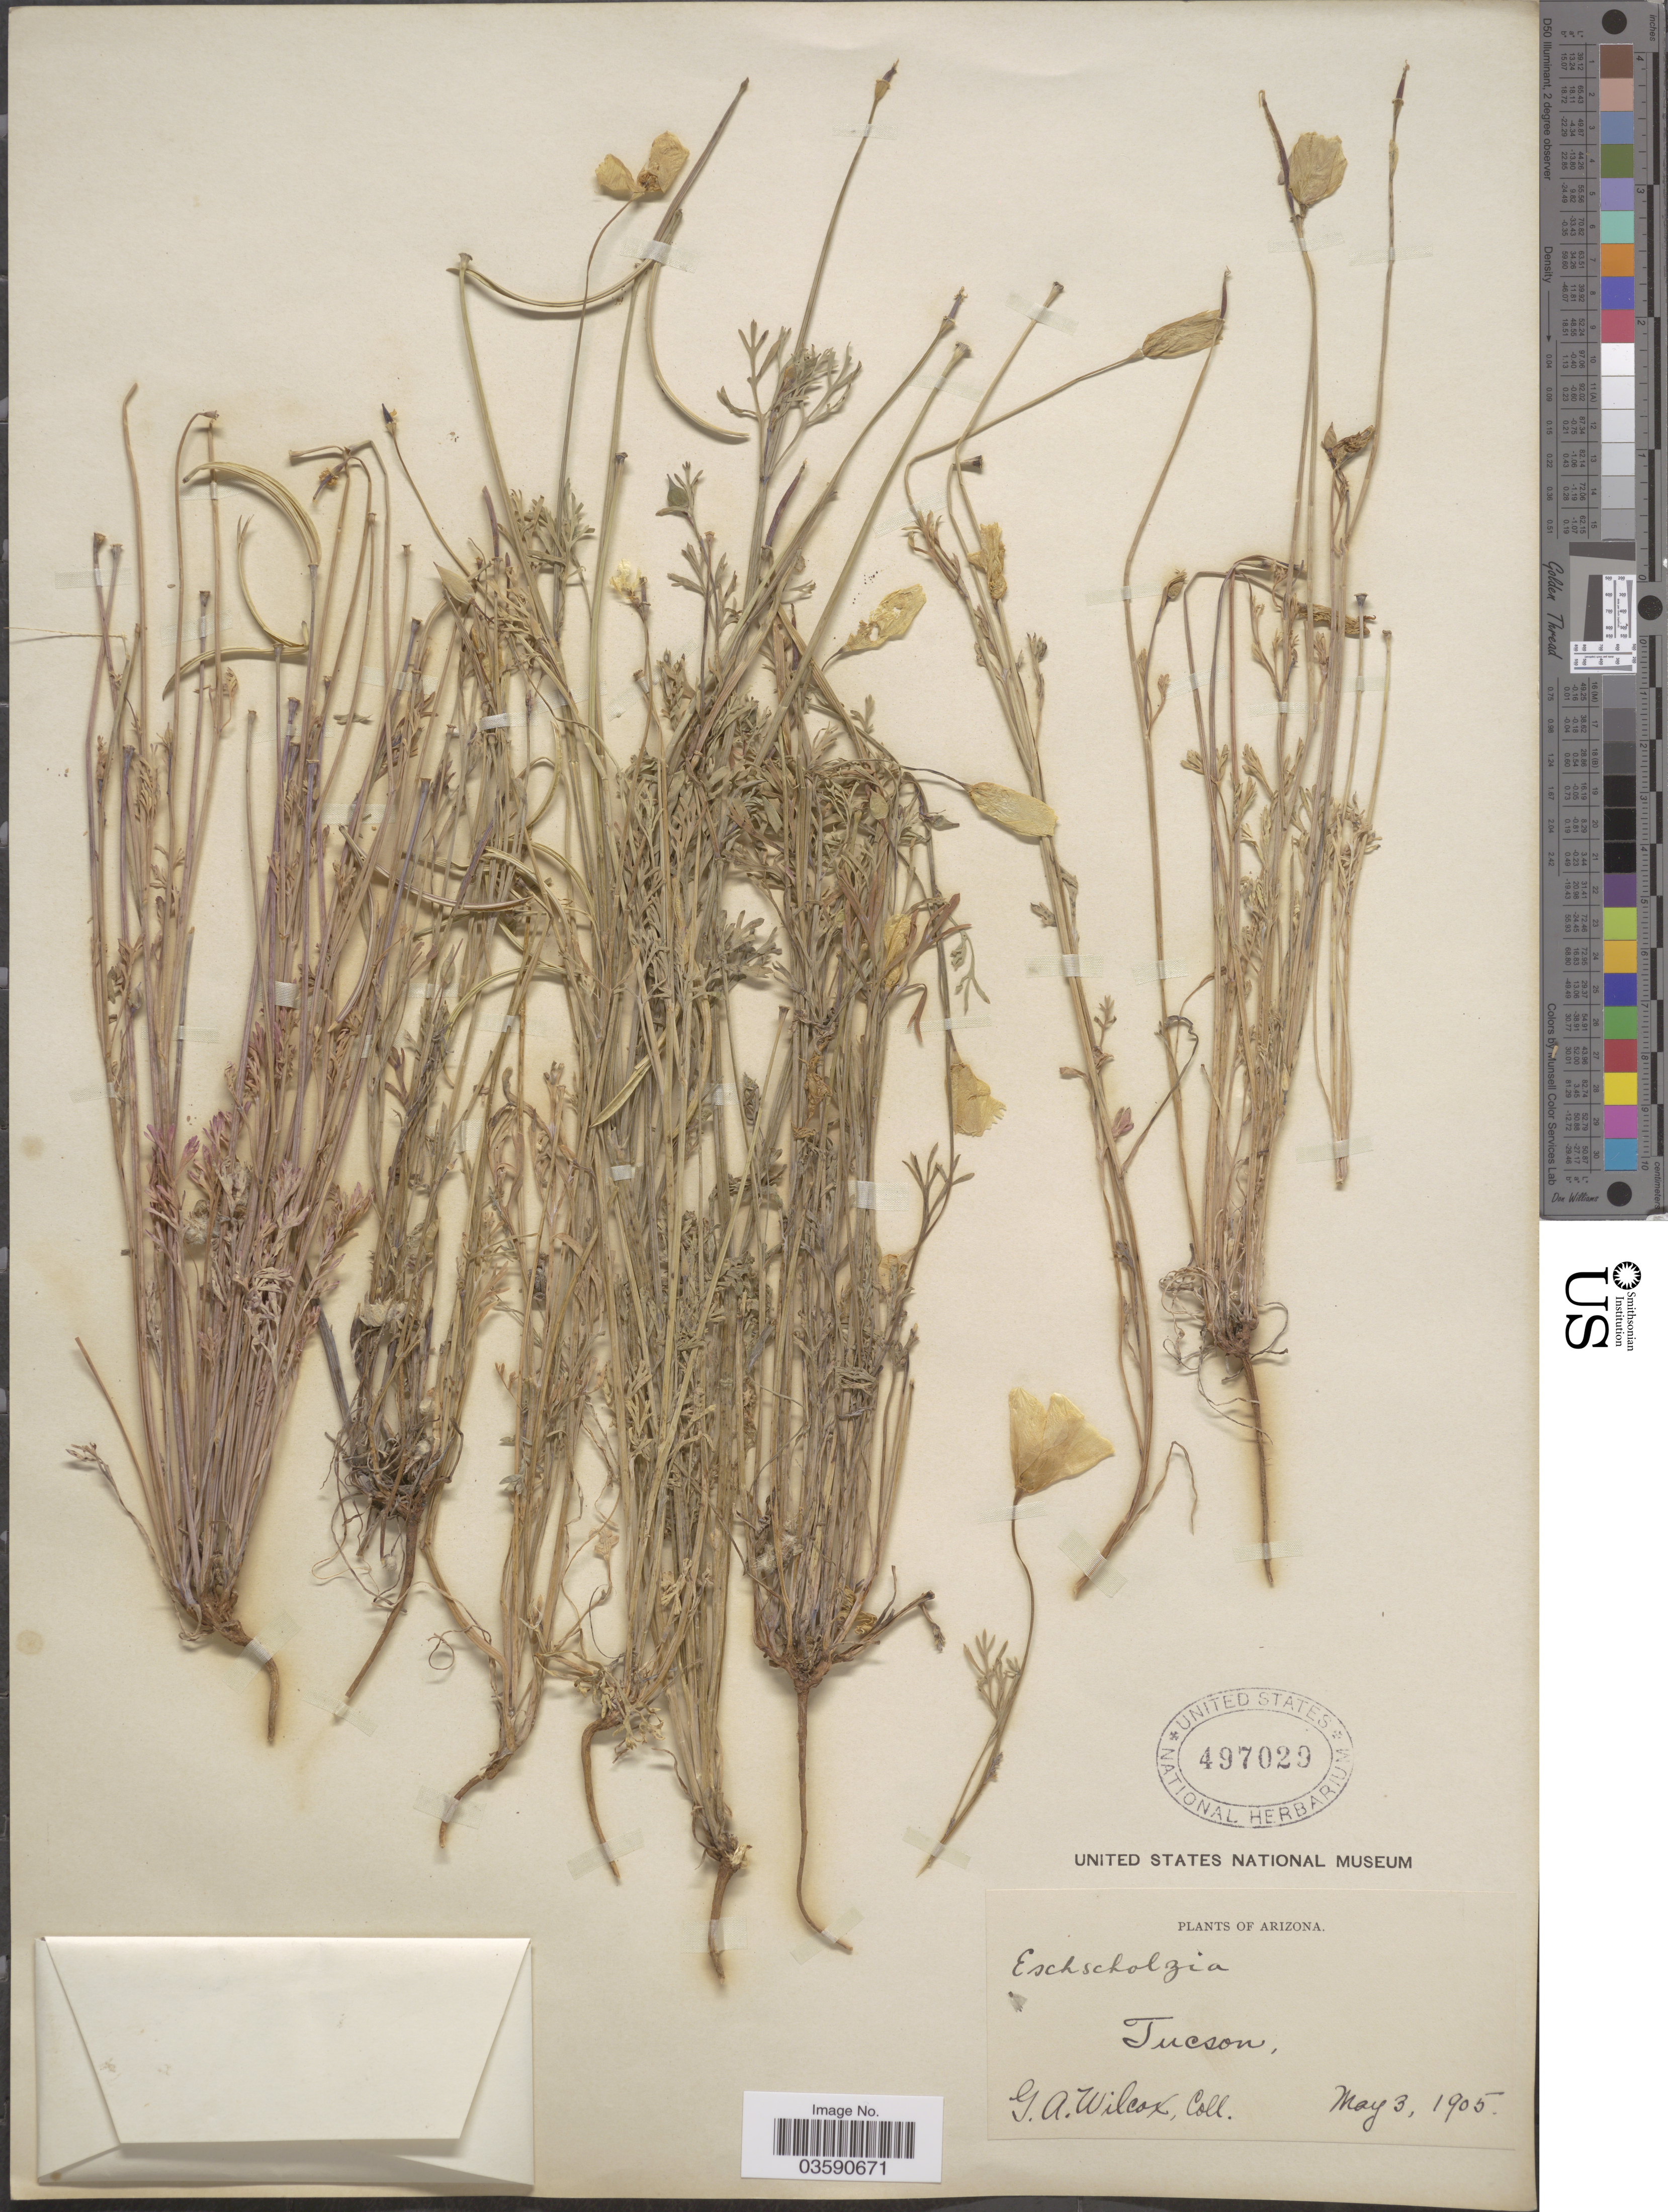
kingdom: Plantae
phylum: Tracheophyta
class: Magnoliopsida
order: Ranunculales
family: Papaveraceae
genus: Eschscholzia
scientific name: Eschscholzia mexicana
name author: Greene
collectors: Mrs. G. Wilcox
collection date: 1905-05-03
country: United States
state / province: Arizona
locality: Tucson.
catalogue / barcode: US 497029